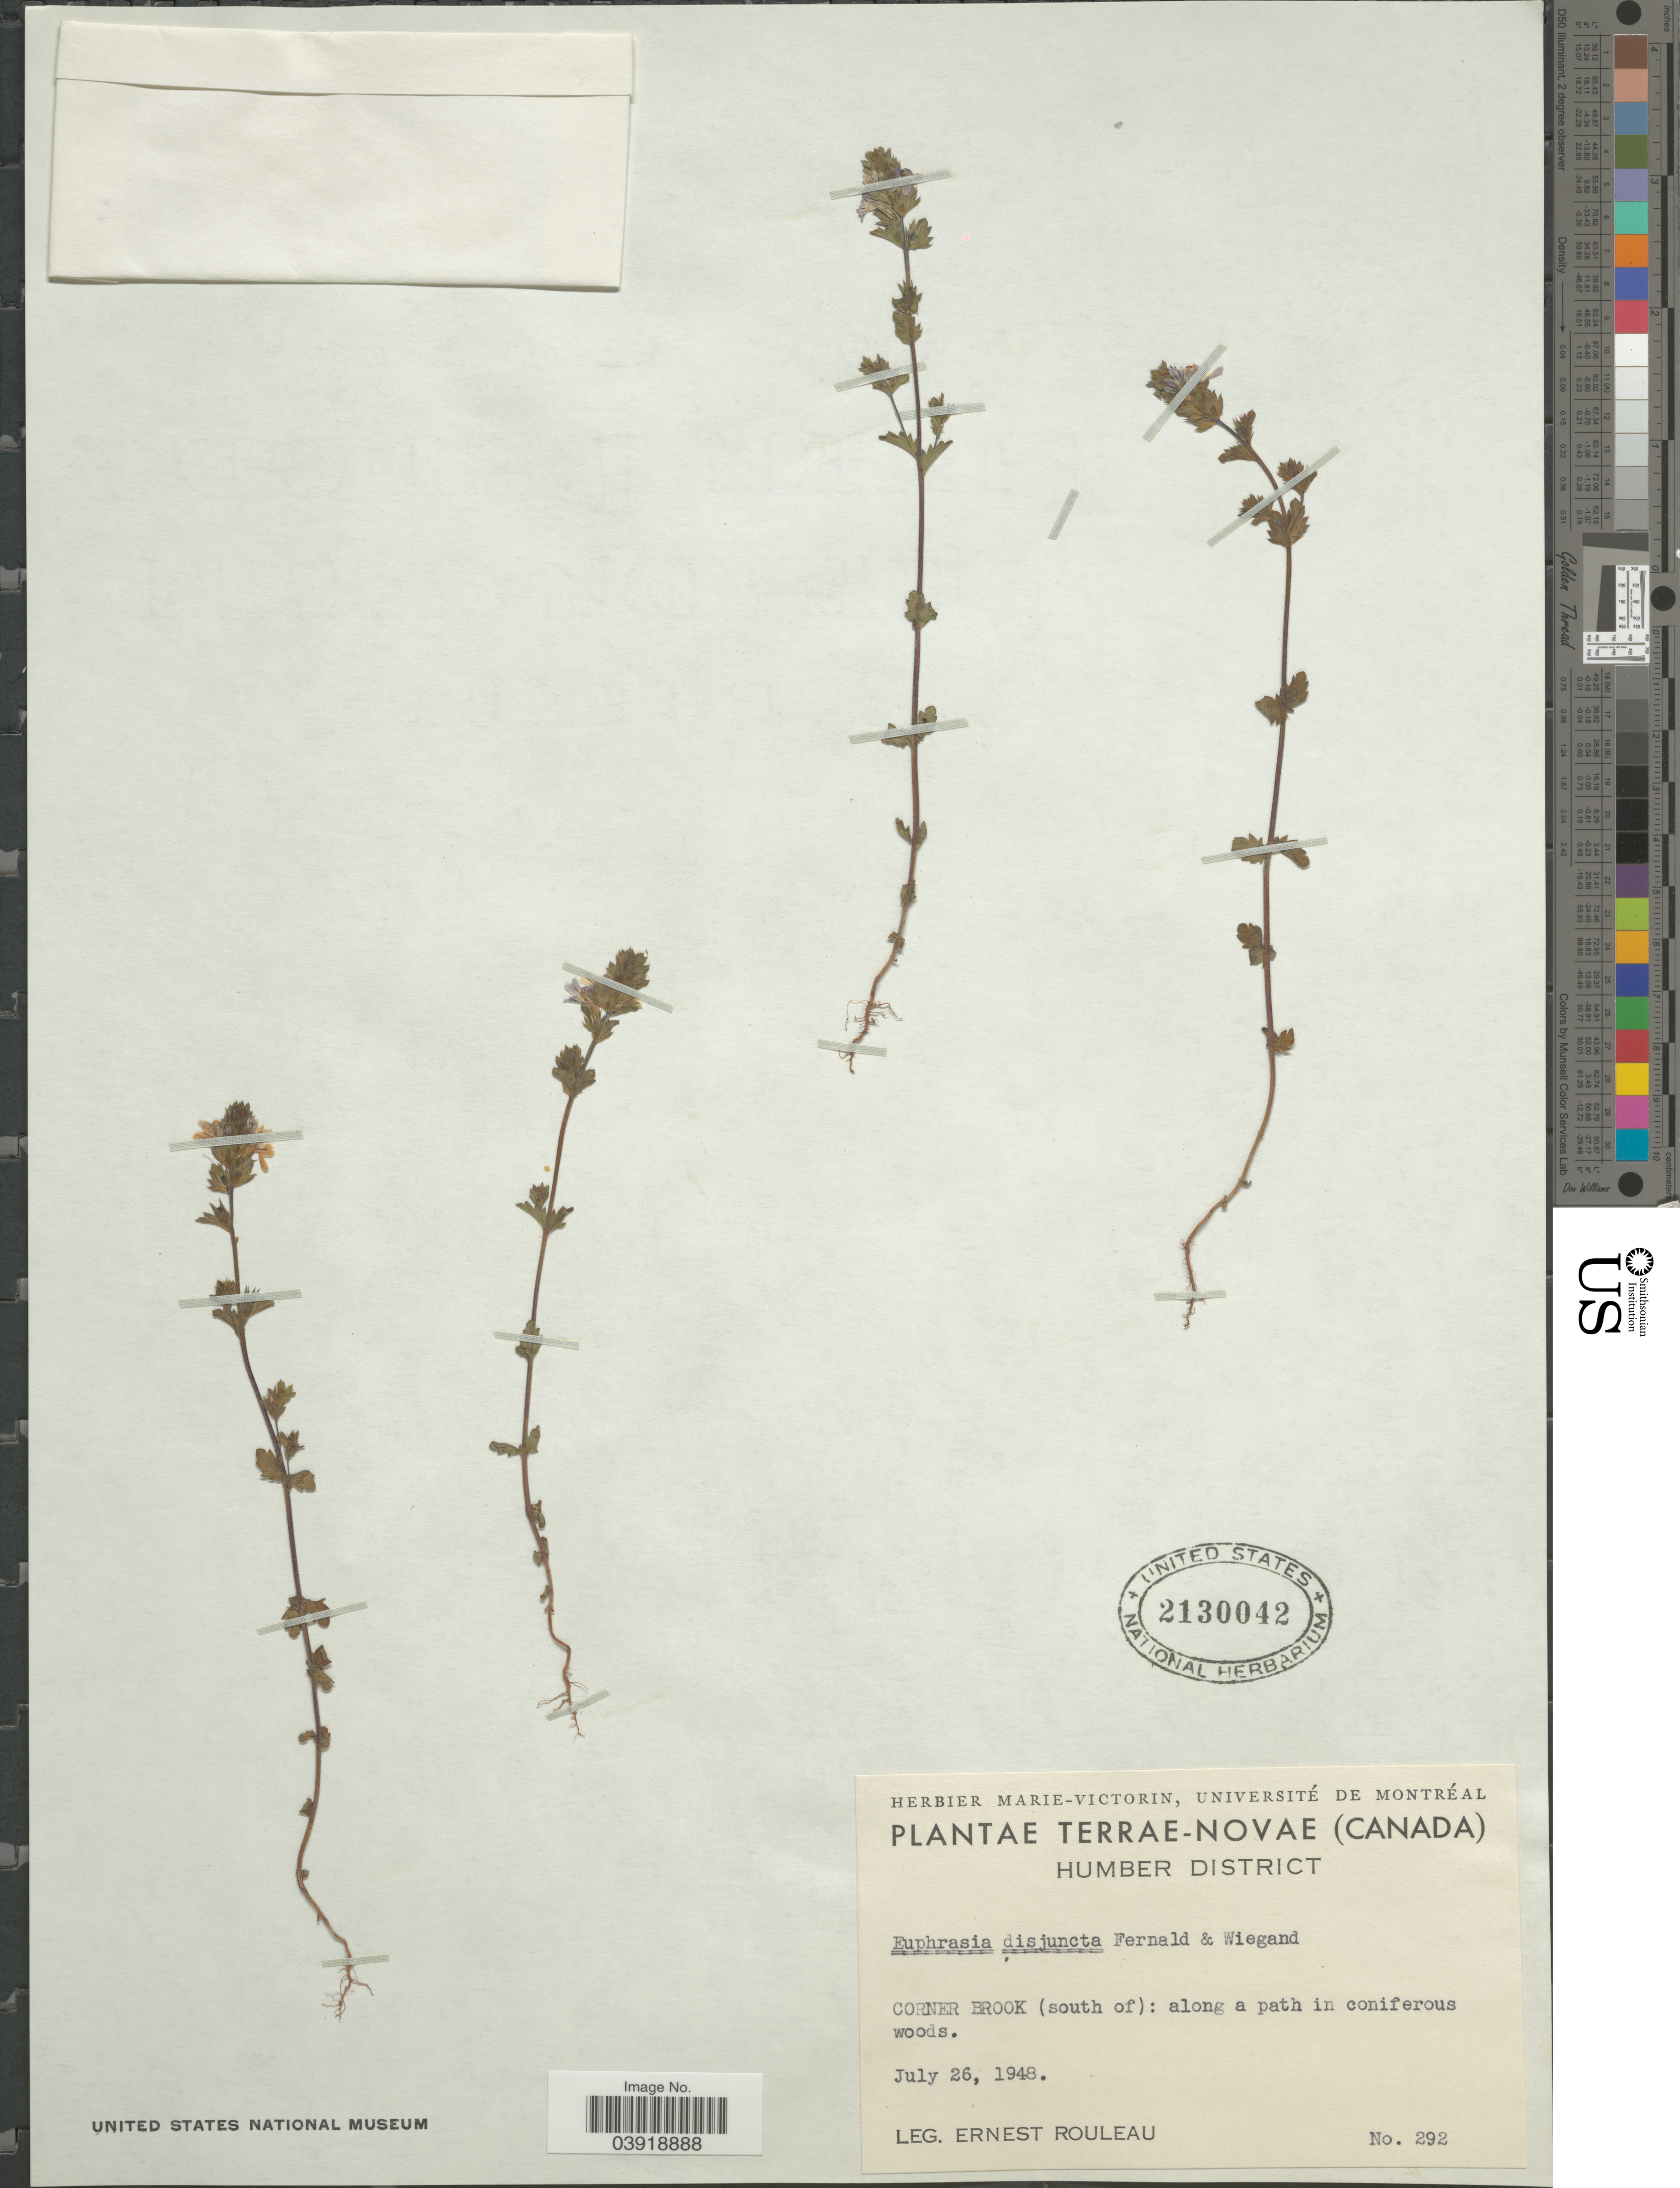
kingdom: Plantae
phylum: Tracheophyta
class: Magnoliopsida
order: Lamiales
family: Orobanchaceae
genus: Euphrasia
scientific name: Euphrasia disjuncta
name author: Fernald & Wiegand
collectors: J. Rouleau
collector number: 292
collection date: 1948-07-26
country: Canada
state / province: Newfoundland and Labrador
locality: Terrae-Novae. Humber District. Corner Brook (south of): along a path.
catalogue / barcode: US 2130042